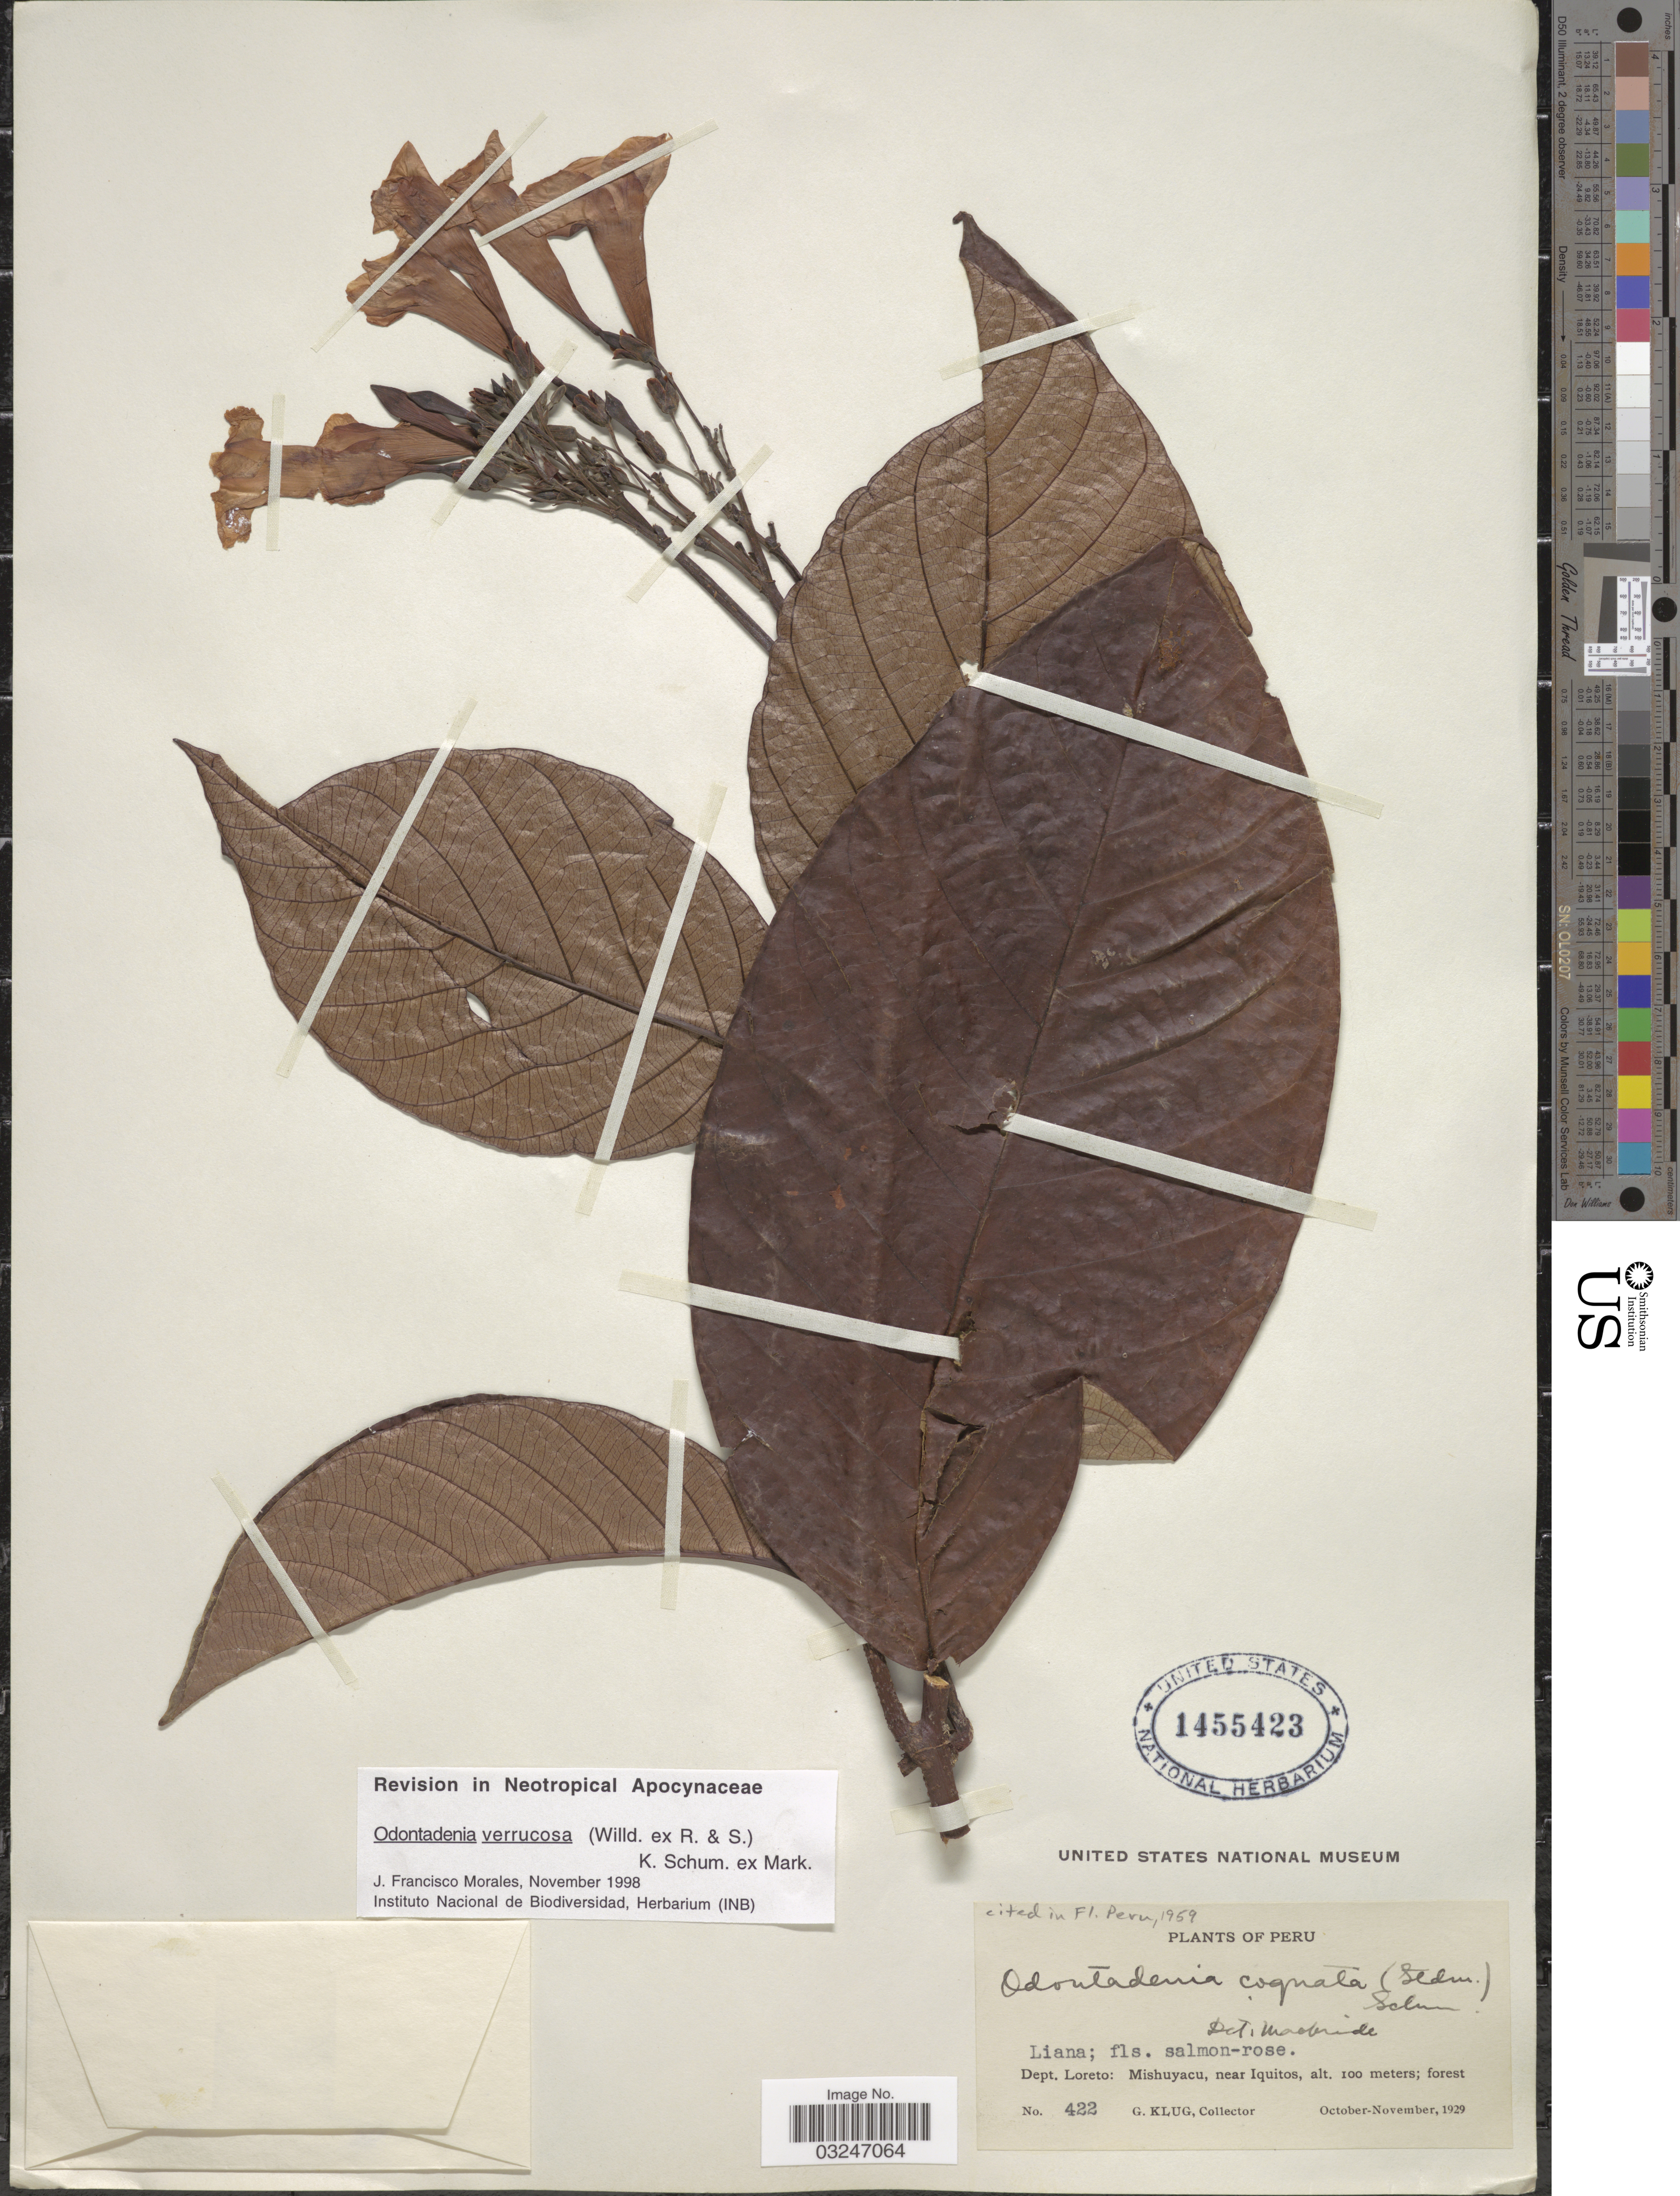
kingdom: Plantae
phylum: Tracheophyta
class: Magnoliopsida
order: Gentianales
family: Apocynaceae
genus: Odontadenia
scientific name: Odontadenia verrucosa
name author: (Willd. ex Roem. & Schult.) K. Schum. ex Markgr.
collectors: G. Klug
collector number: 422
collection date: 1929-10/1929-11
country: Peru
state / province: Loreto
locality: Dept. Loreto: Mishuyacu, near Iquitos.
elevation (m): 100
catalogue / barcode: US 1455423